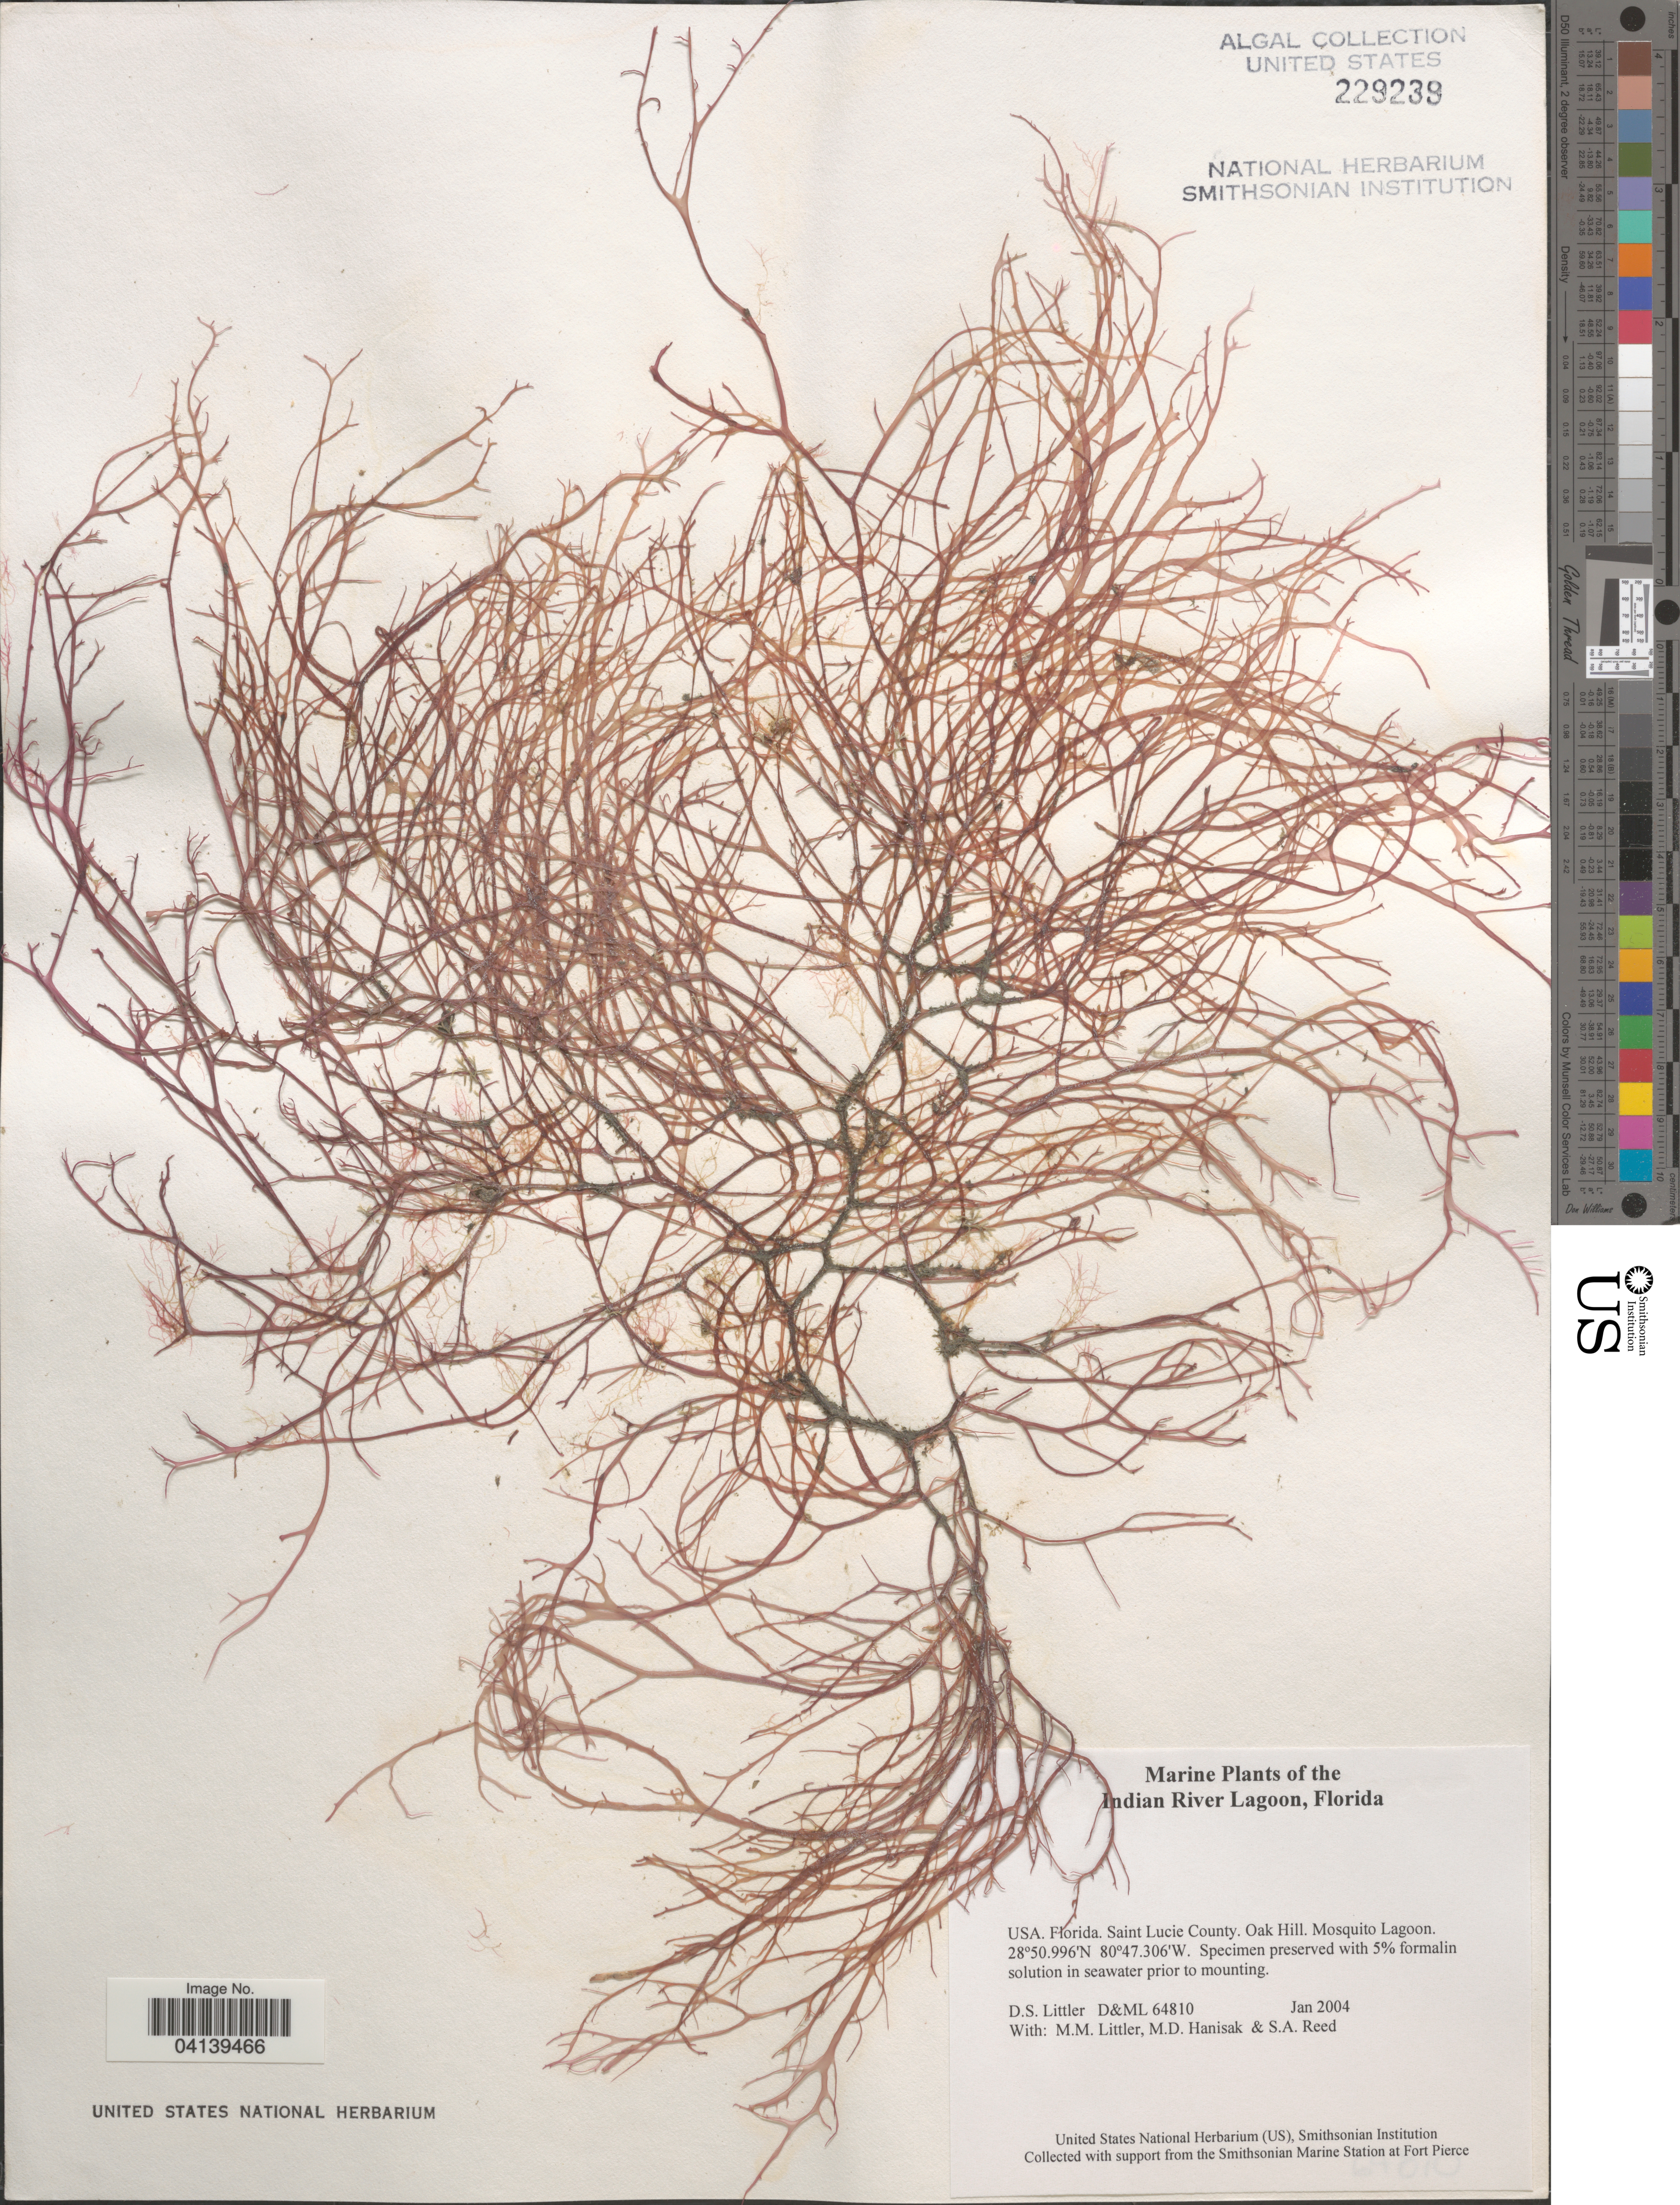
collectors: D. S. Littler, M. Hanisak & S. Reed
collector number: D&ML64810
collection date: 2004-01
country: United States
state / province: Florida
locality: Indian River Lagoon. Saint Lucie County. Oak Hill. Mosquito Lagoon.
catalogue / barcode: US 229239